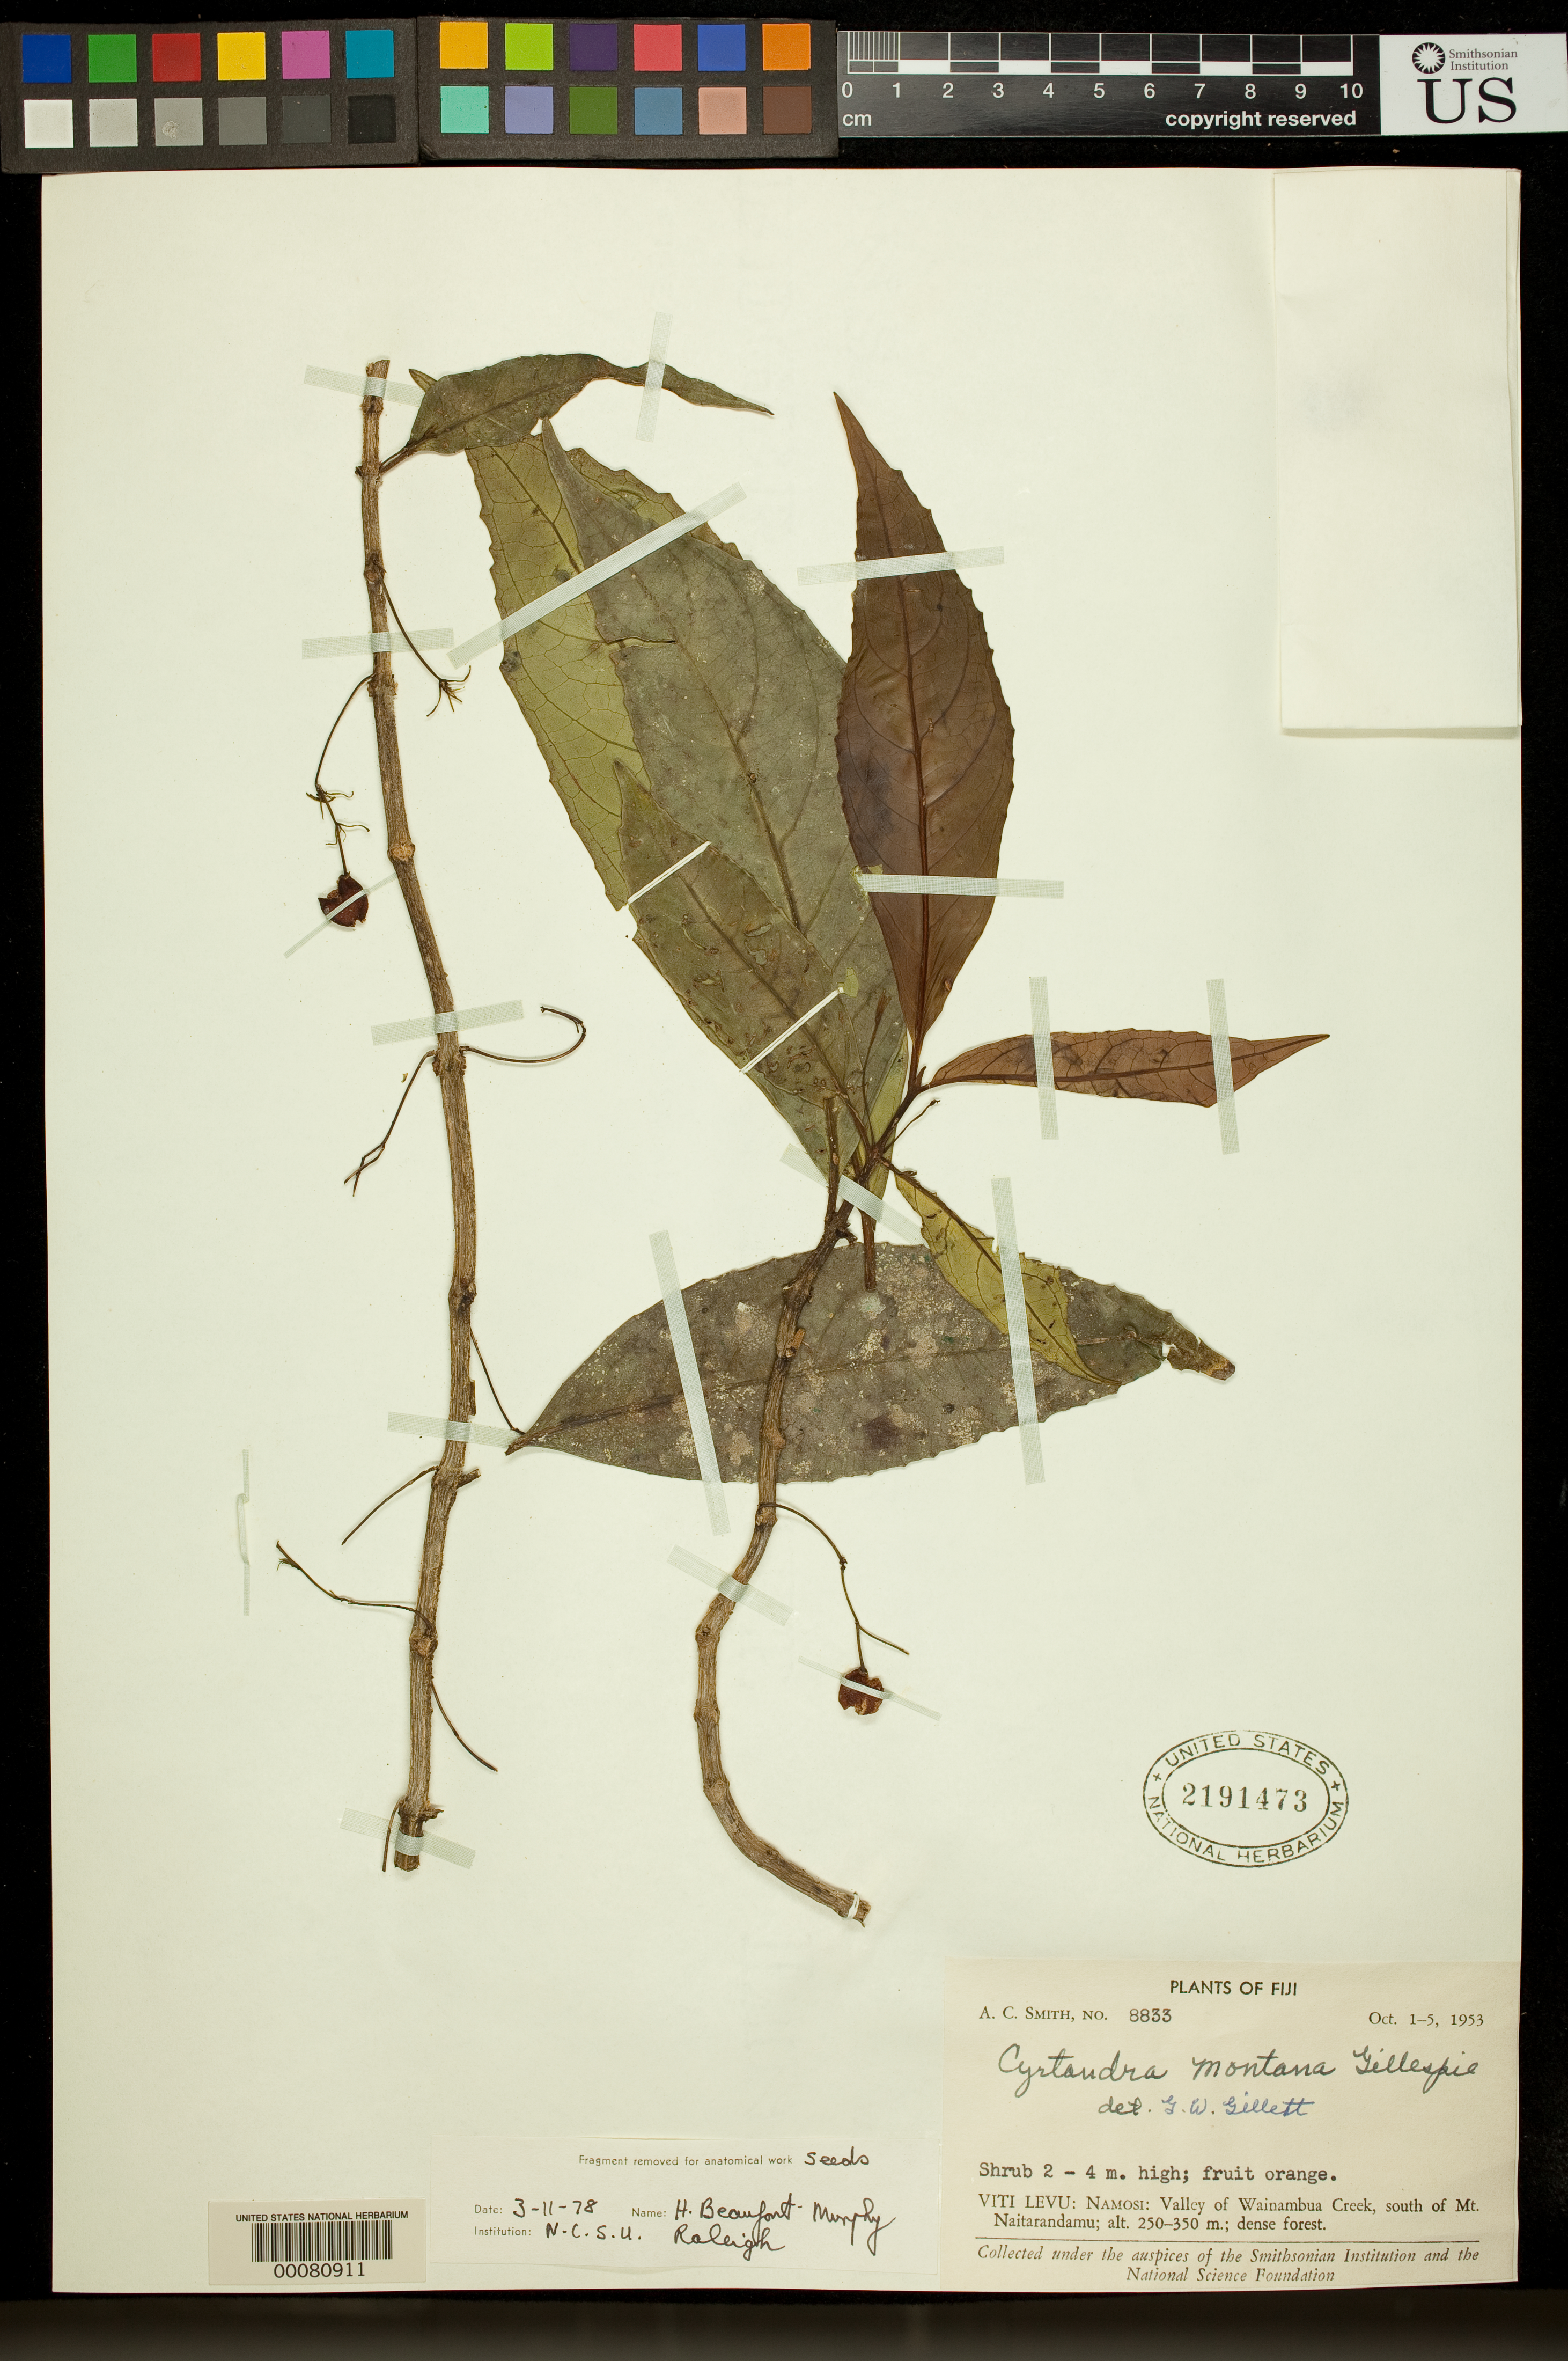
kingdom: Plantae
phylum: Tracheophyta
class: Magnoliopsida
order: Lamiales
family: Gesneriaceae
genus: Cyrtandra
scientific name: Cyrtandra montana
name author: Gillespie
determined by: Johnson, Melissa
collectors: A. C. Smith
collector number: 8833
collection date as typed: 01-05 Oct 1953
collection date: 1953-10-01/1953-10-05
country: Fiji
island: Viti Levu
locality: Namosi, valley of wainambua creek, s of mt naitarandamu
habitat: Dense forest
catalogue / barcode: US 2191473